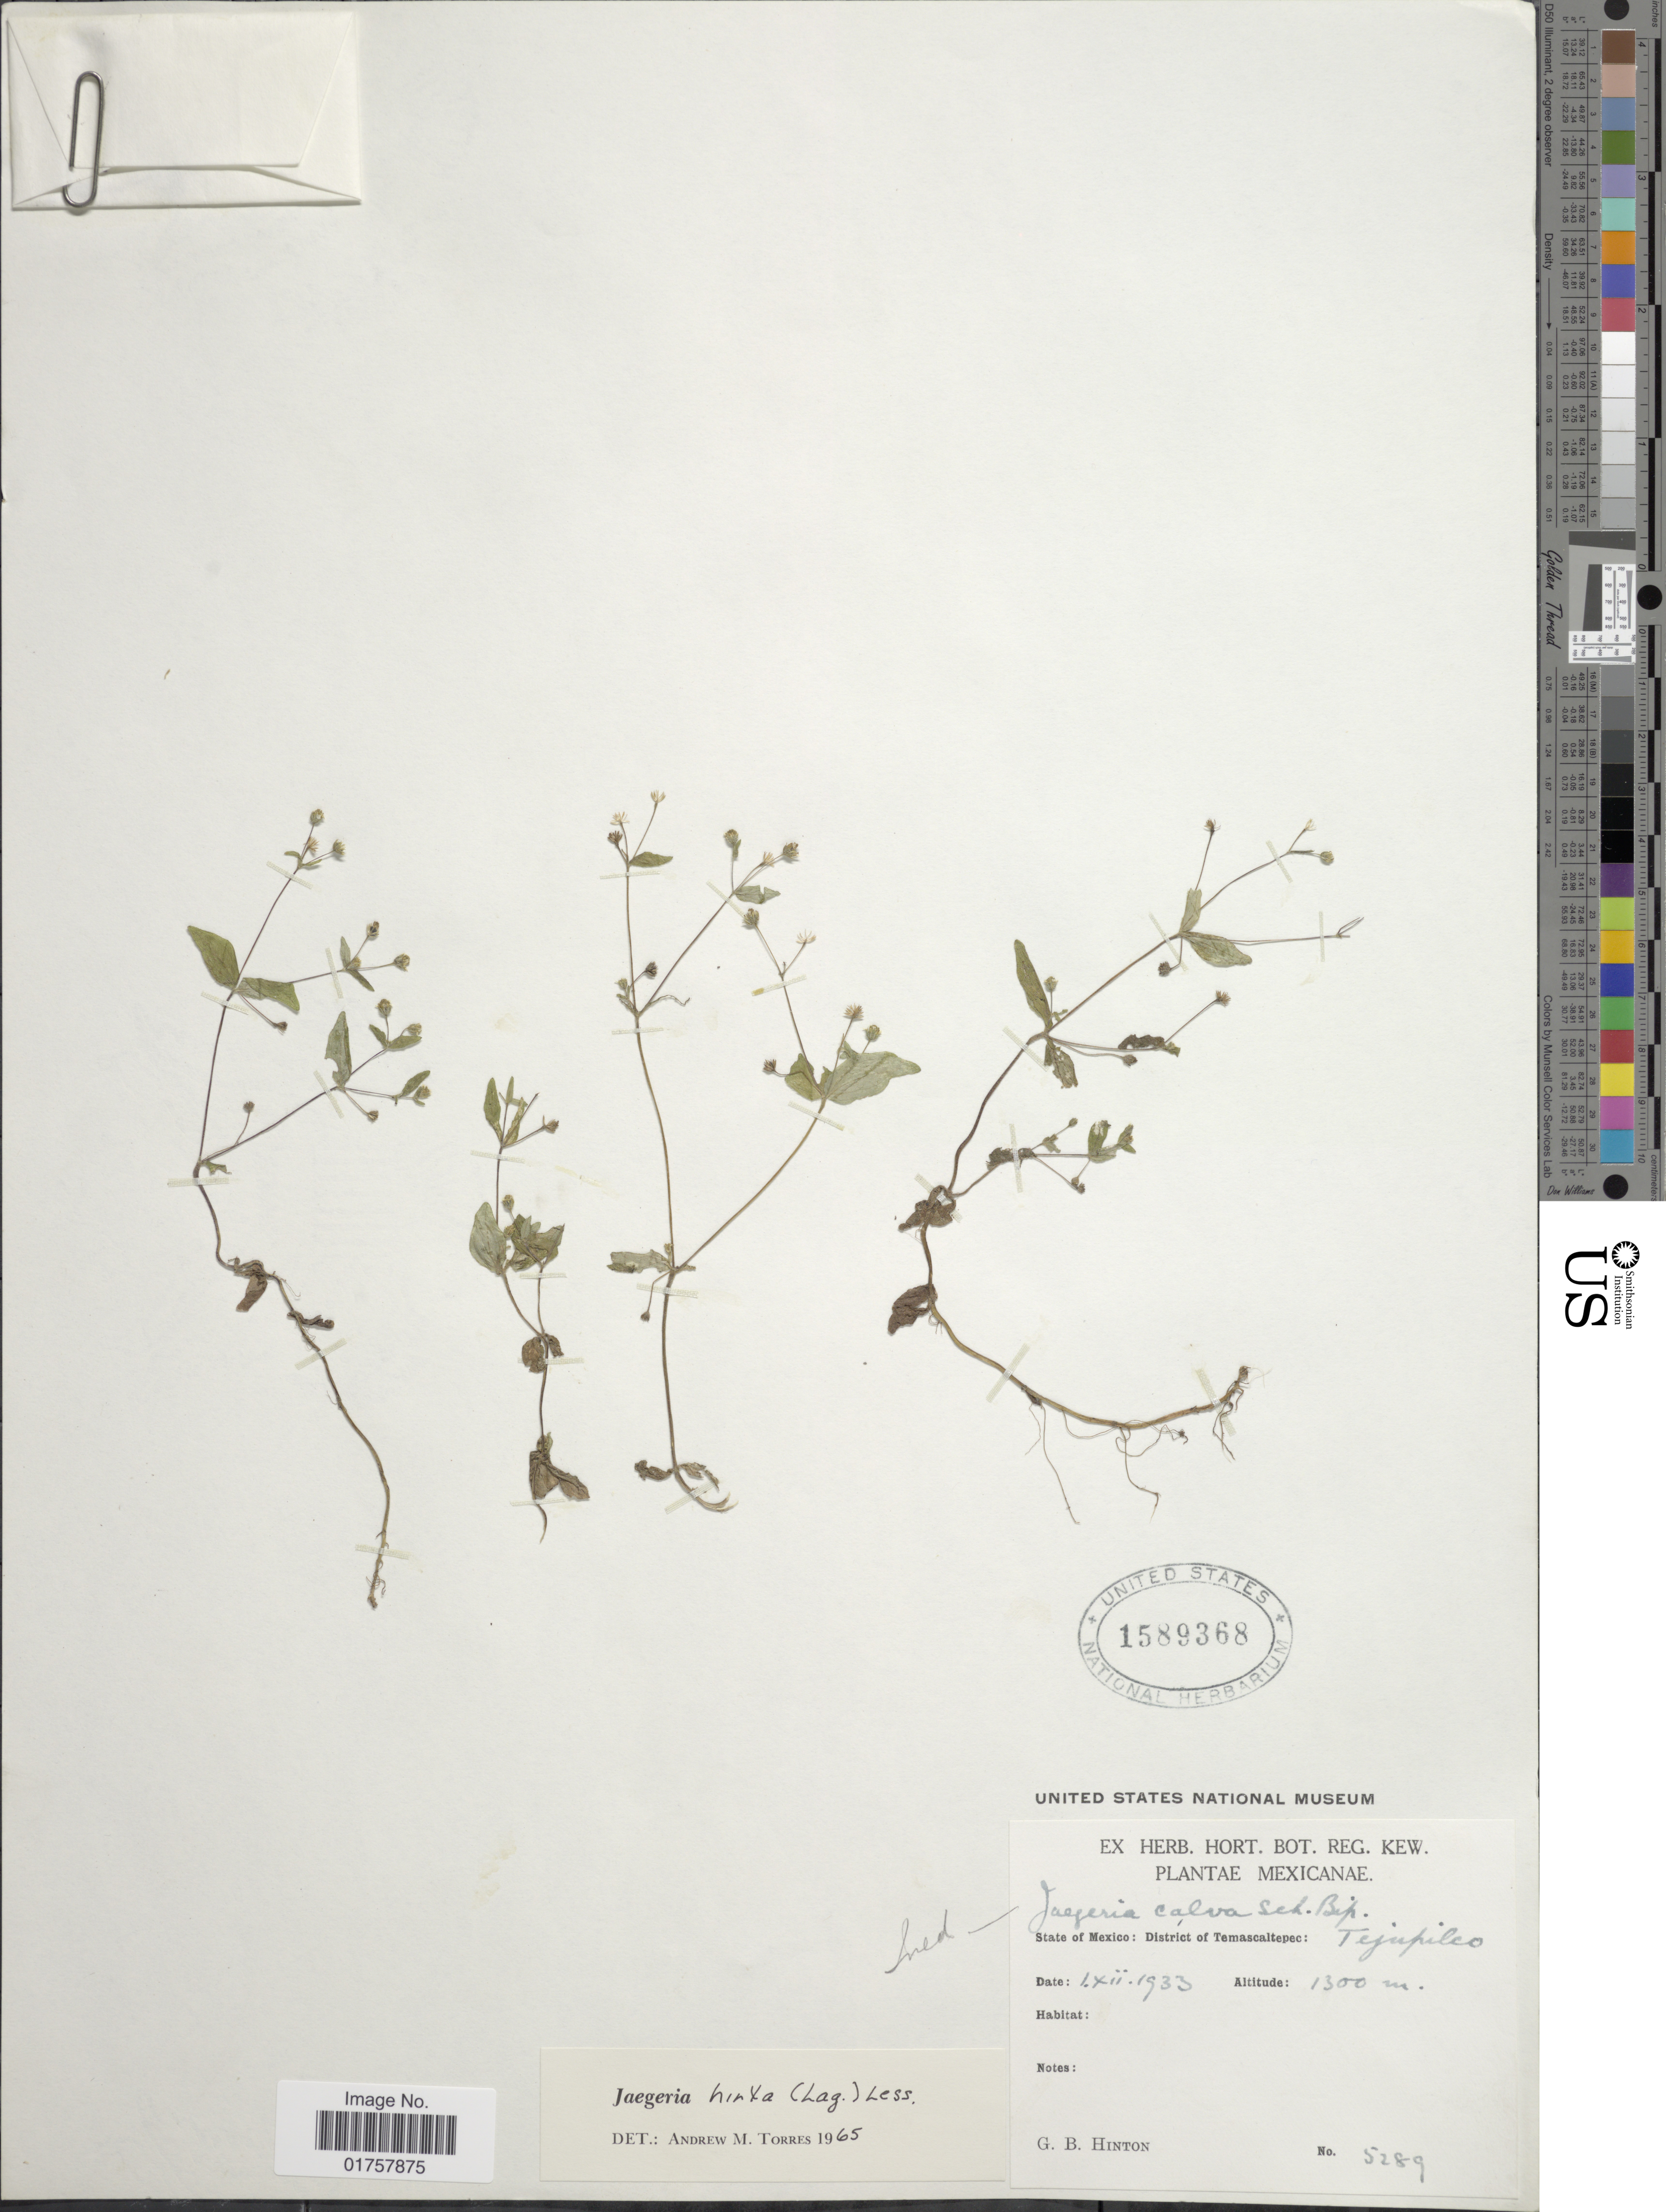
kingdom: Plantae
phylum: Tracheophyta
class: Magnoliopsida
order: Asterales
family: Asteraceae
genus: Jaegeria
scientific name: Jaegeria hirta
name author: (Lag.) Less.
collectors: G. B. Hinton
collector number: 5289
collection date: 1933-12-01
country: Mexico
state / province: México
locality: District of Temascaltepec: Tejupilco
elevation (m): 1300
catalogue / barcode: US 1589368